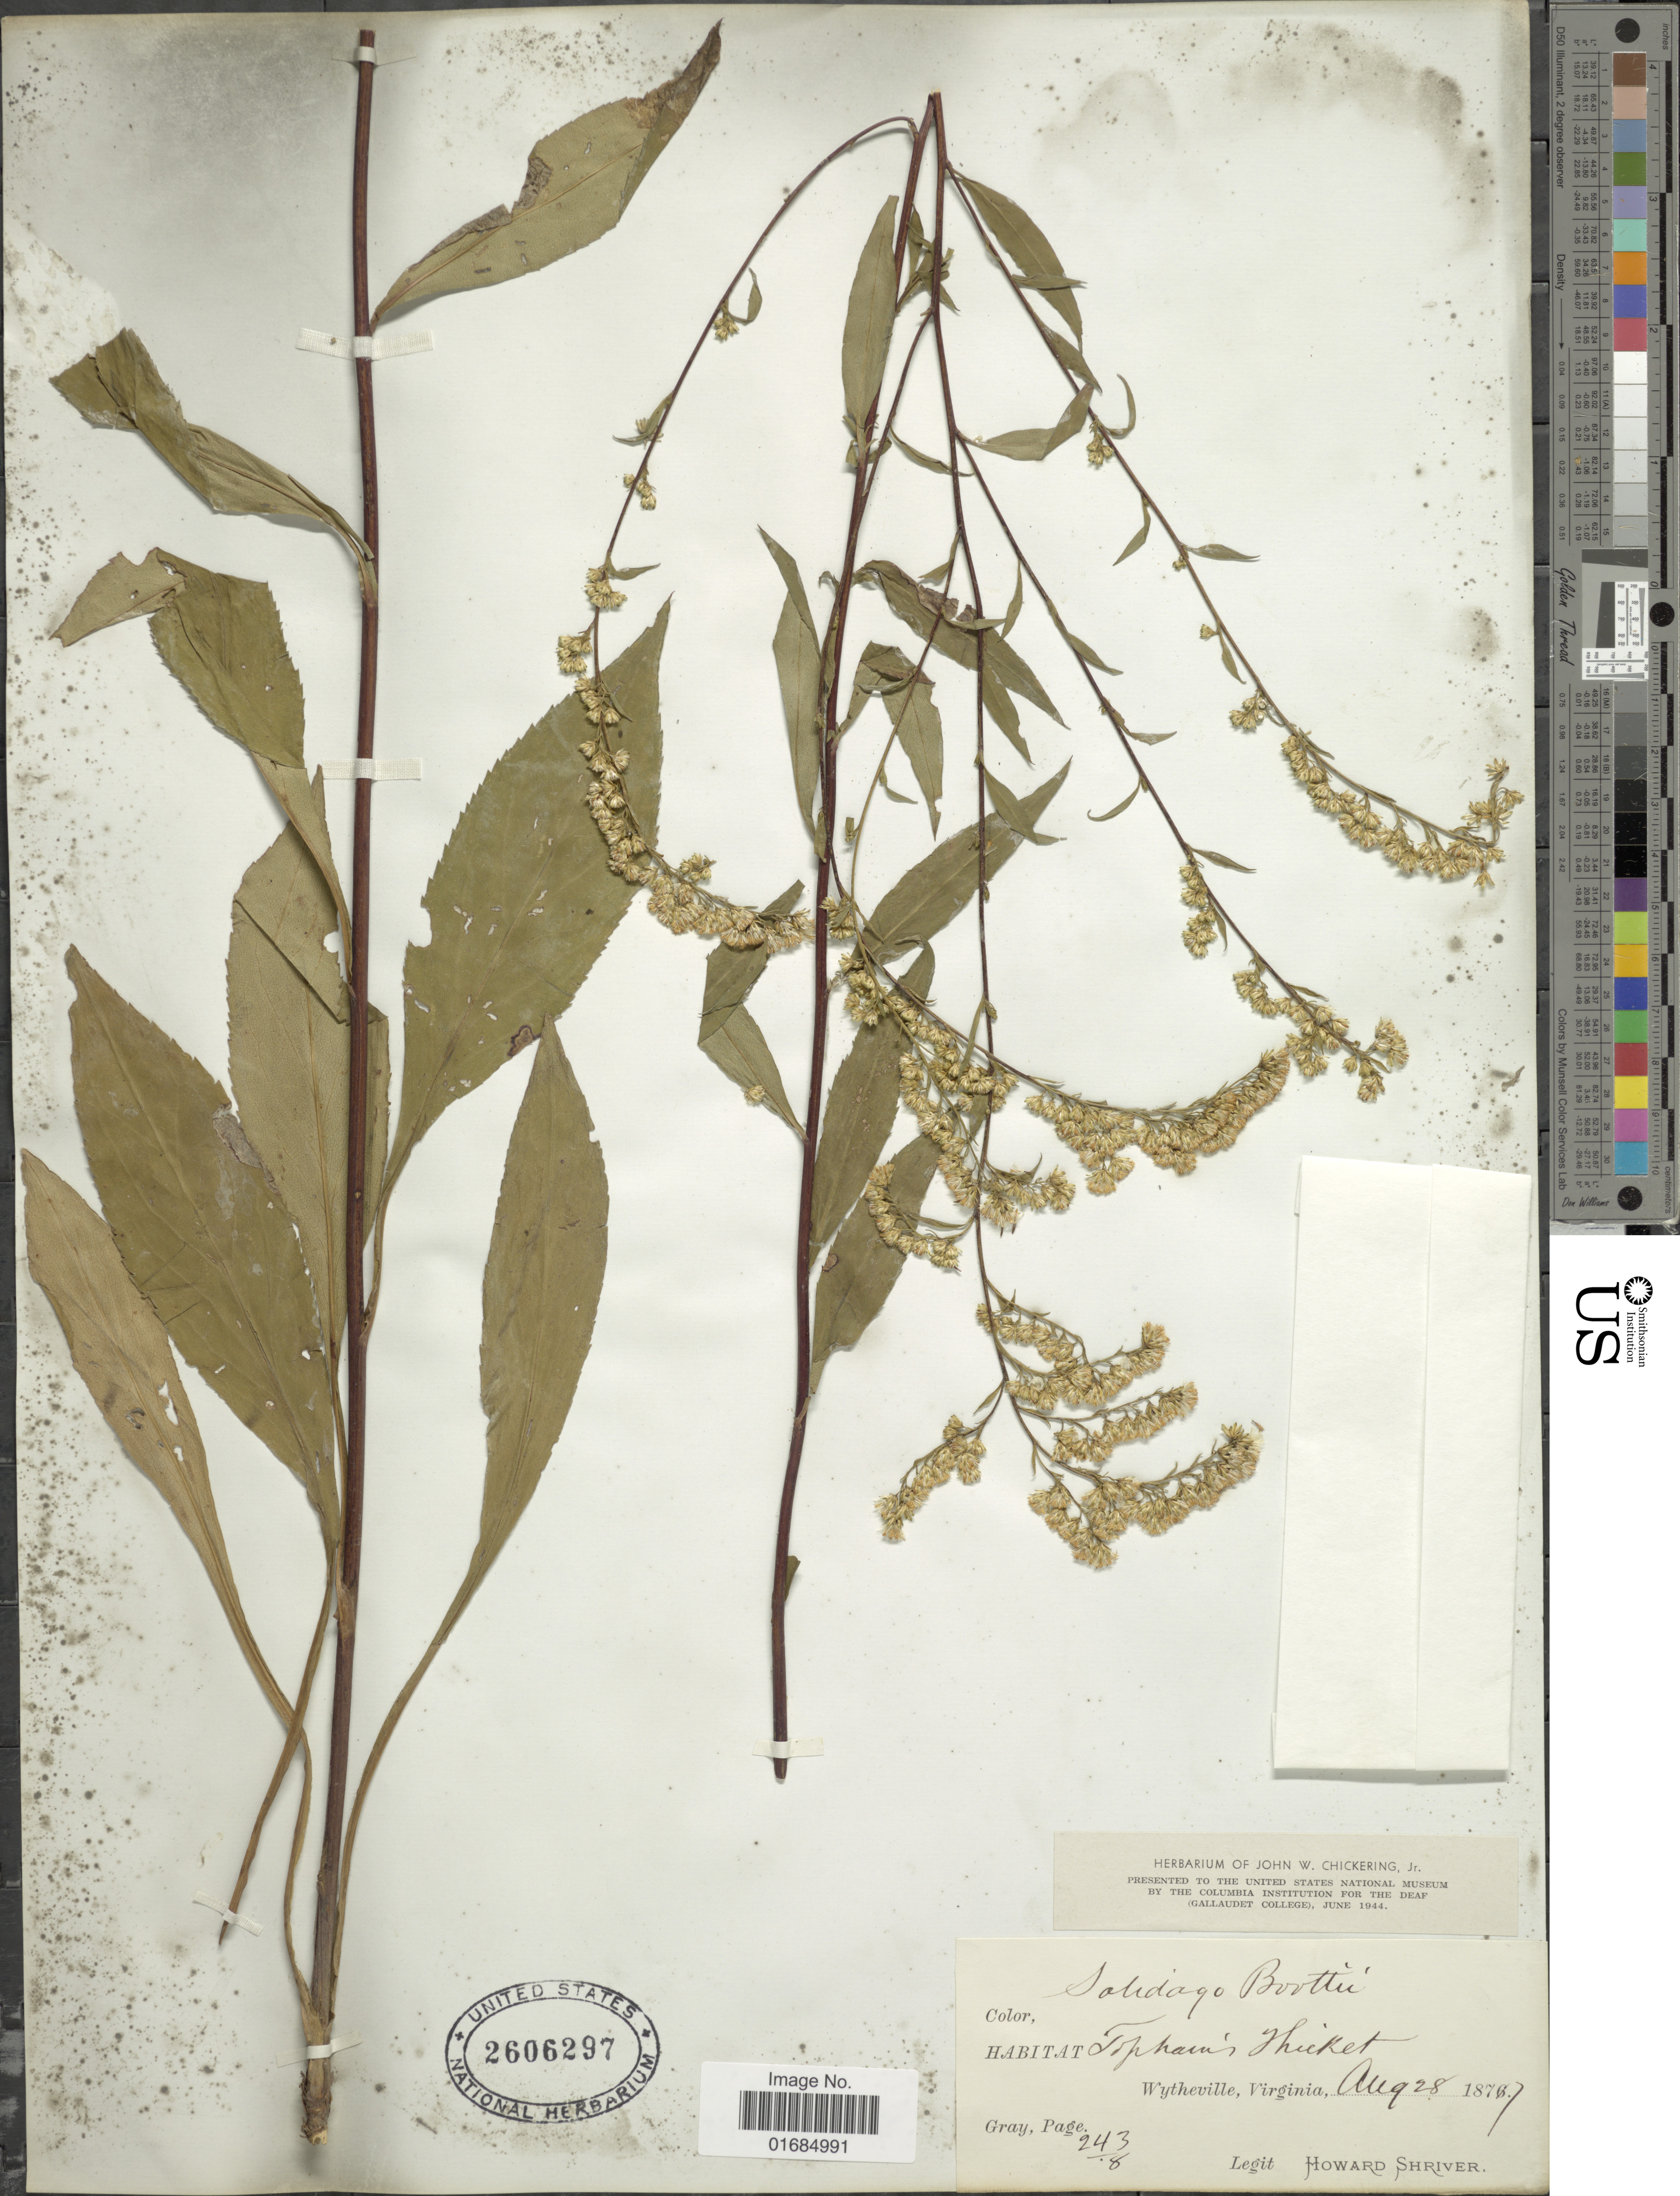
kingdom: Plantae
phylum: Tracheophyta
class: Magnoliopsida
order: Asterales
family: Asteraceae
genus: Solidago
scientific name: Solidago boottii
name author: Hook.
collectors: H. Shriver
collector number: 243/8*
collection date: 1877-08-28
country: United States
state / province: Virginia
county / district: Wythe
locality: Wytheville.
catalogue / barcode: US 2606297